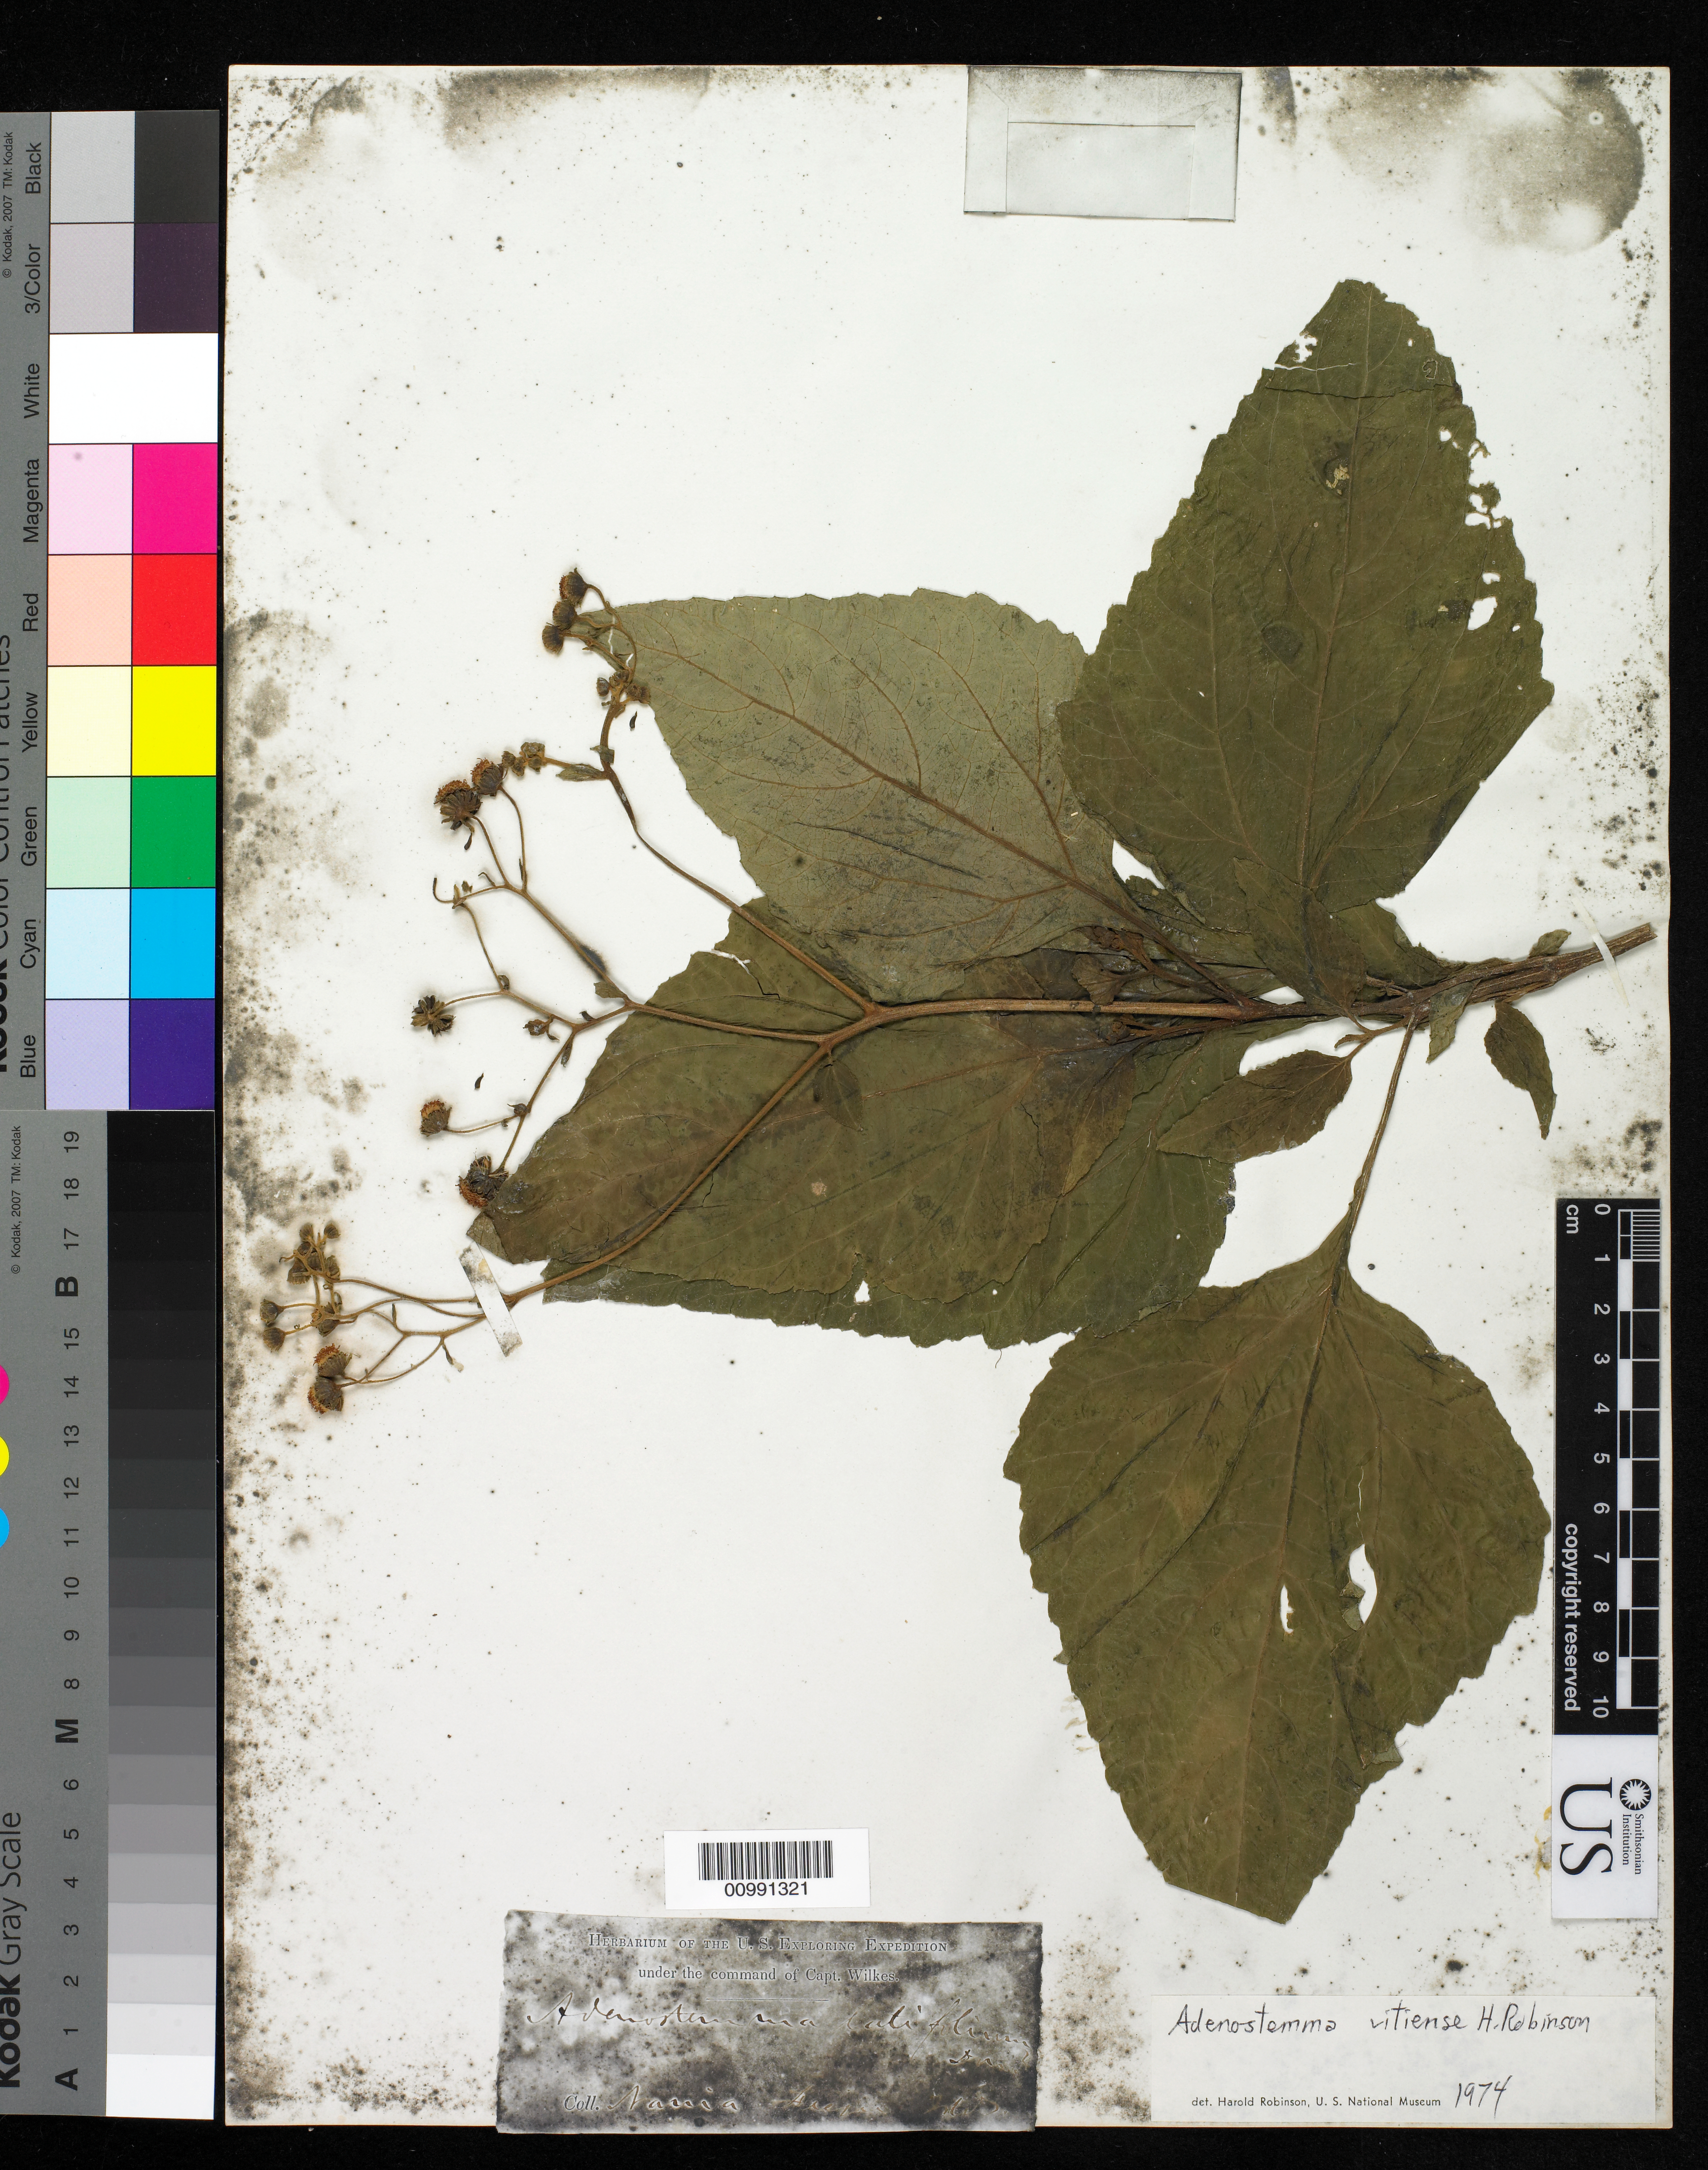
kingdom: Plantae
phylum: Tracheophyta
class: Magnoliopsida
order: Asterales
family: Asteraceae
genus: Adenostemma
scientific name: Adenostemma vitiense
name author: H. Rob.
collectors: Wilkes Explor. Exped.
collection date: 1838/1842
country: Fiji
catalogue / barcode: US 98539